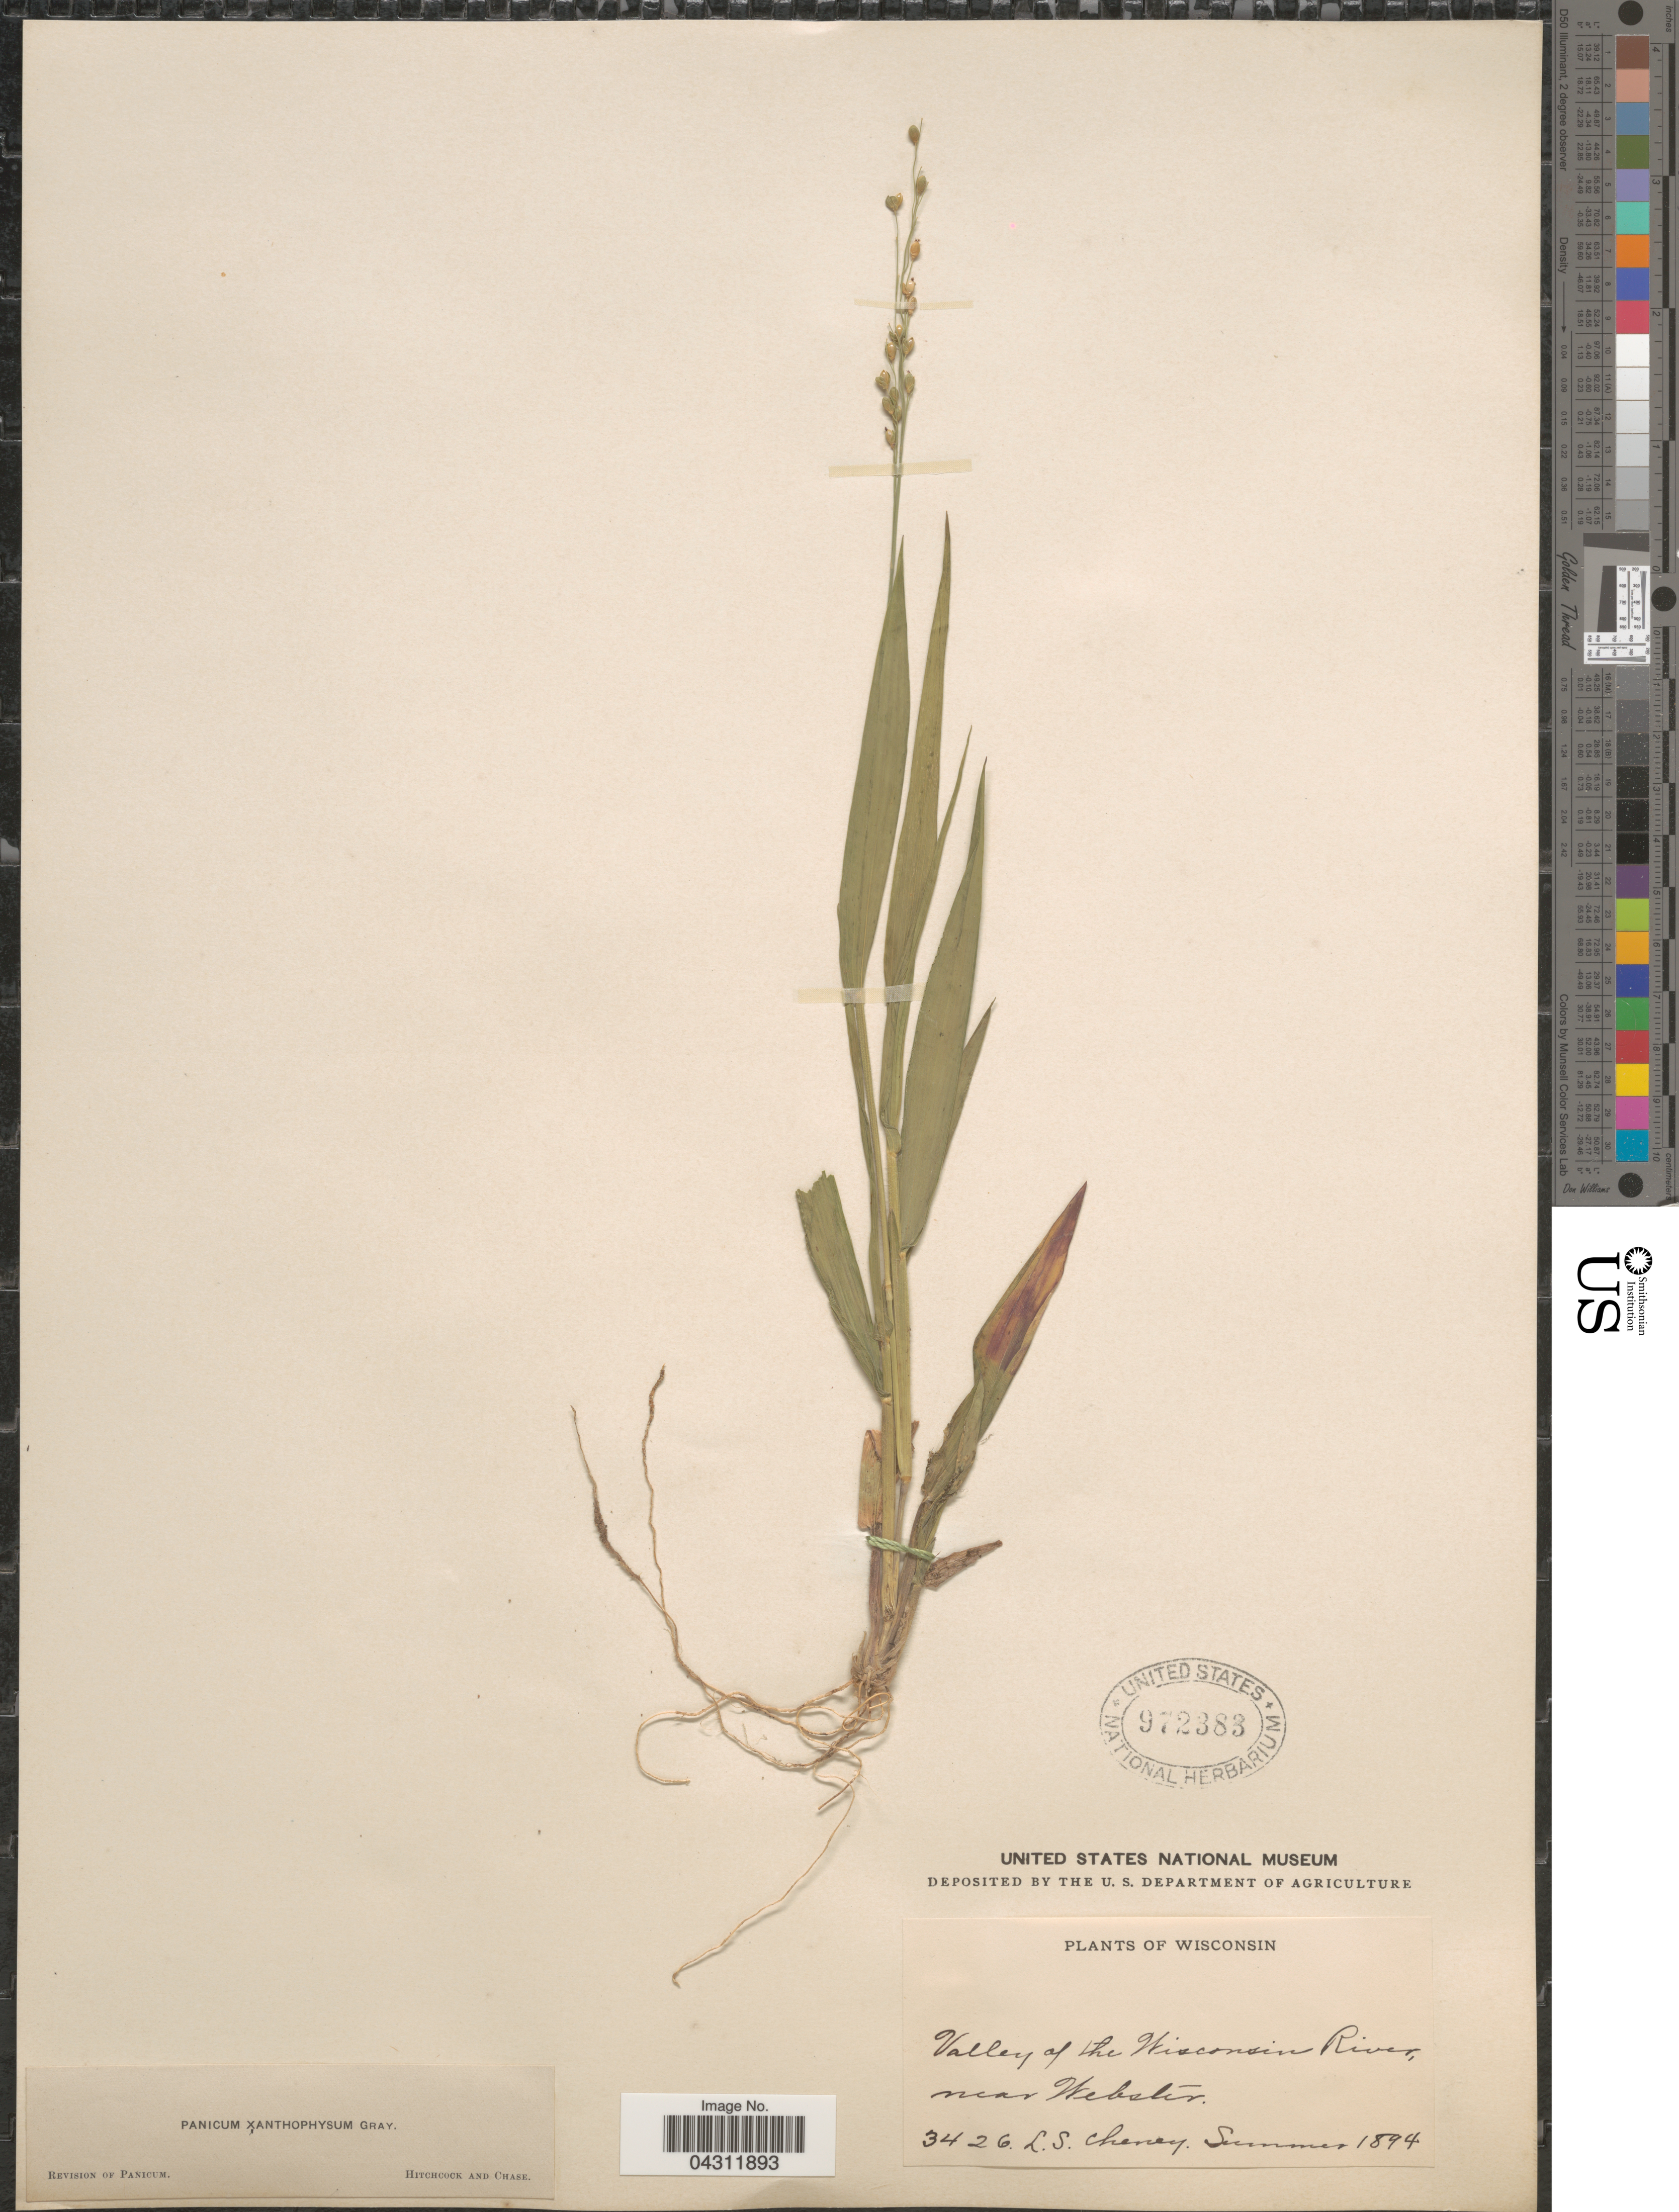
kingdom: Plantae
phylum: Tracheophyta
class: Liliopsida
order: Poales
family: Poaceae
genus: Dichanthelium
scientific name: Dichanthelium xanthophysum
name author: (A. Gray) Freckmann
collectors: L. Cheney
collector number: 3426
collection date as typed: Summer 1894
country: United States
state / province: Wisconsin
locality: Valley of the Wisconsin River, near Webster.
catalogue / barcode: US 972383